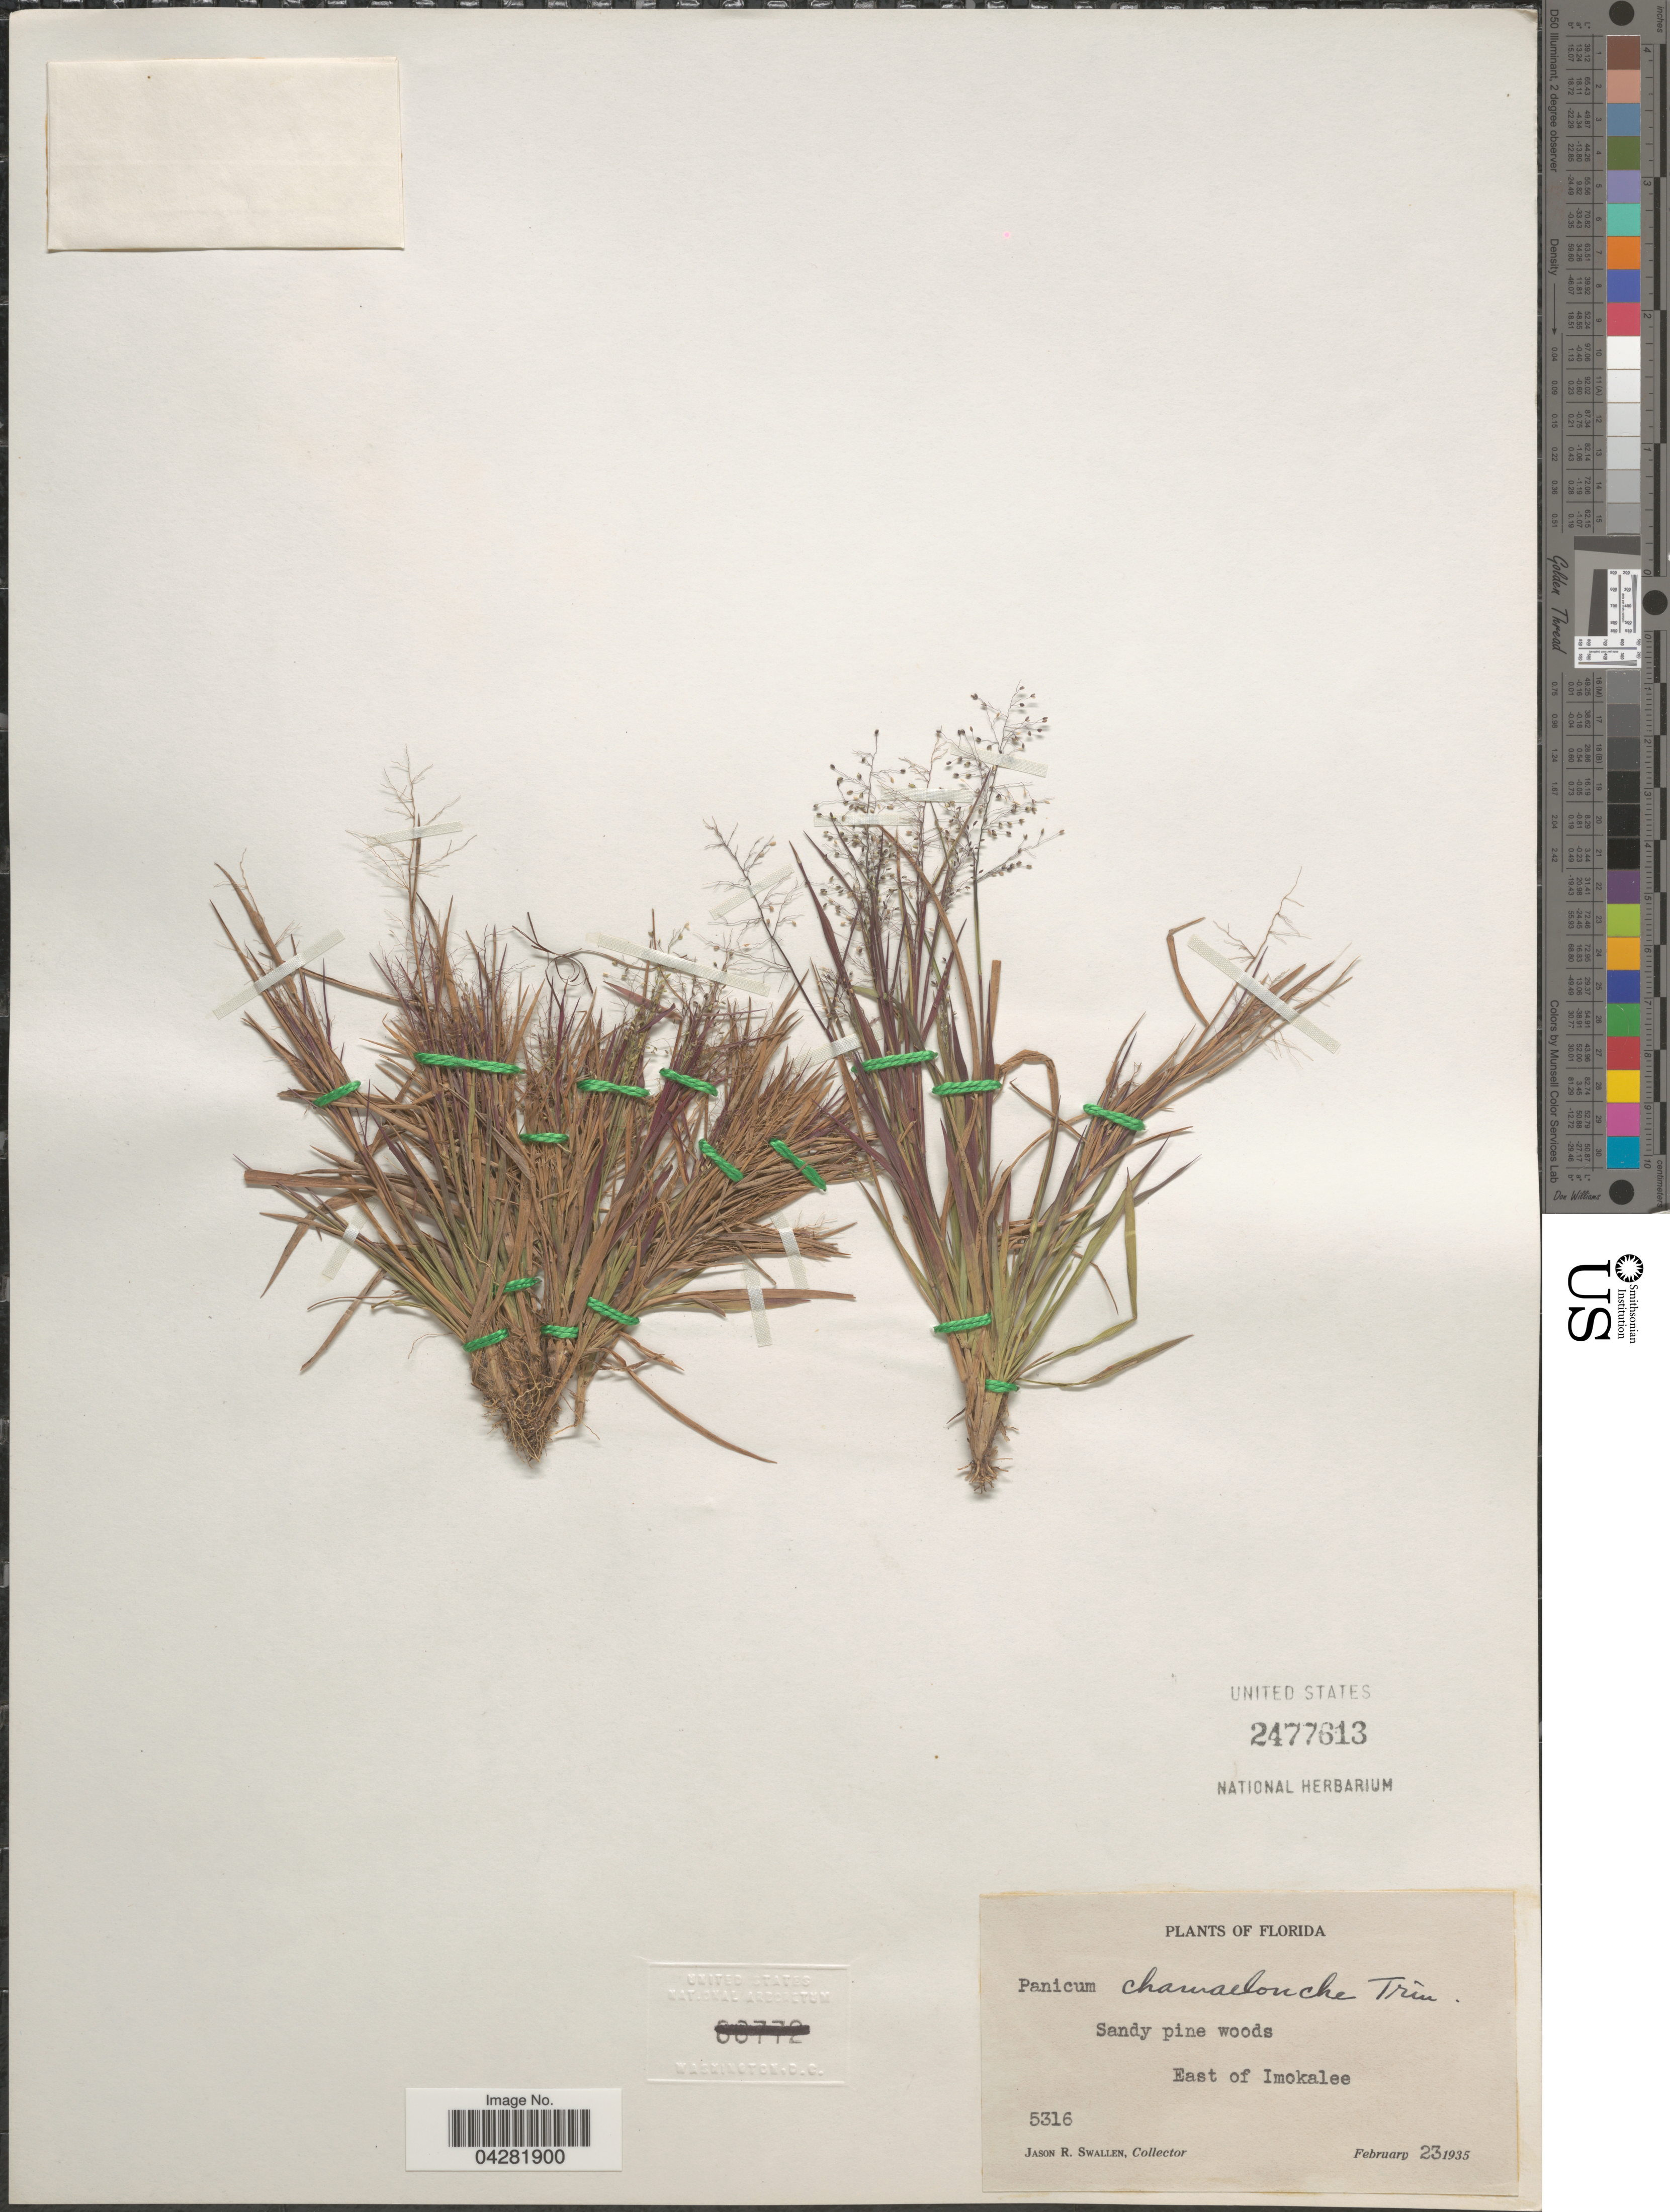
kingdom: Plantae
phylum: Tracheophyta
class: Liliopsida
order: Poales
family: Poaceae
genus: Dichanthelium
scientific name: Dichanthelium ensifolium var. ensifolium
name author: (Baldwin ex Elliot) Gould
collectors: J. R. Swallen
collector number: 5316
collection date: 1935-02-23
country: United States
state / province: Florida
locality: East of Imokalee.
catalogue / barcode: US 2477613